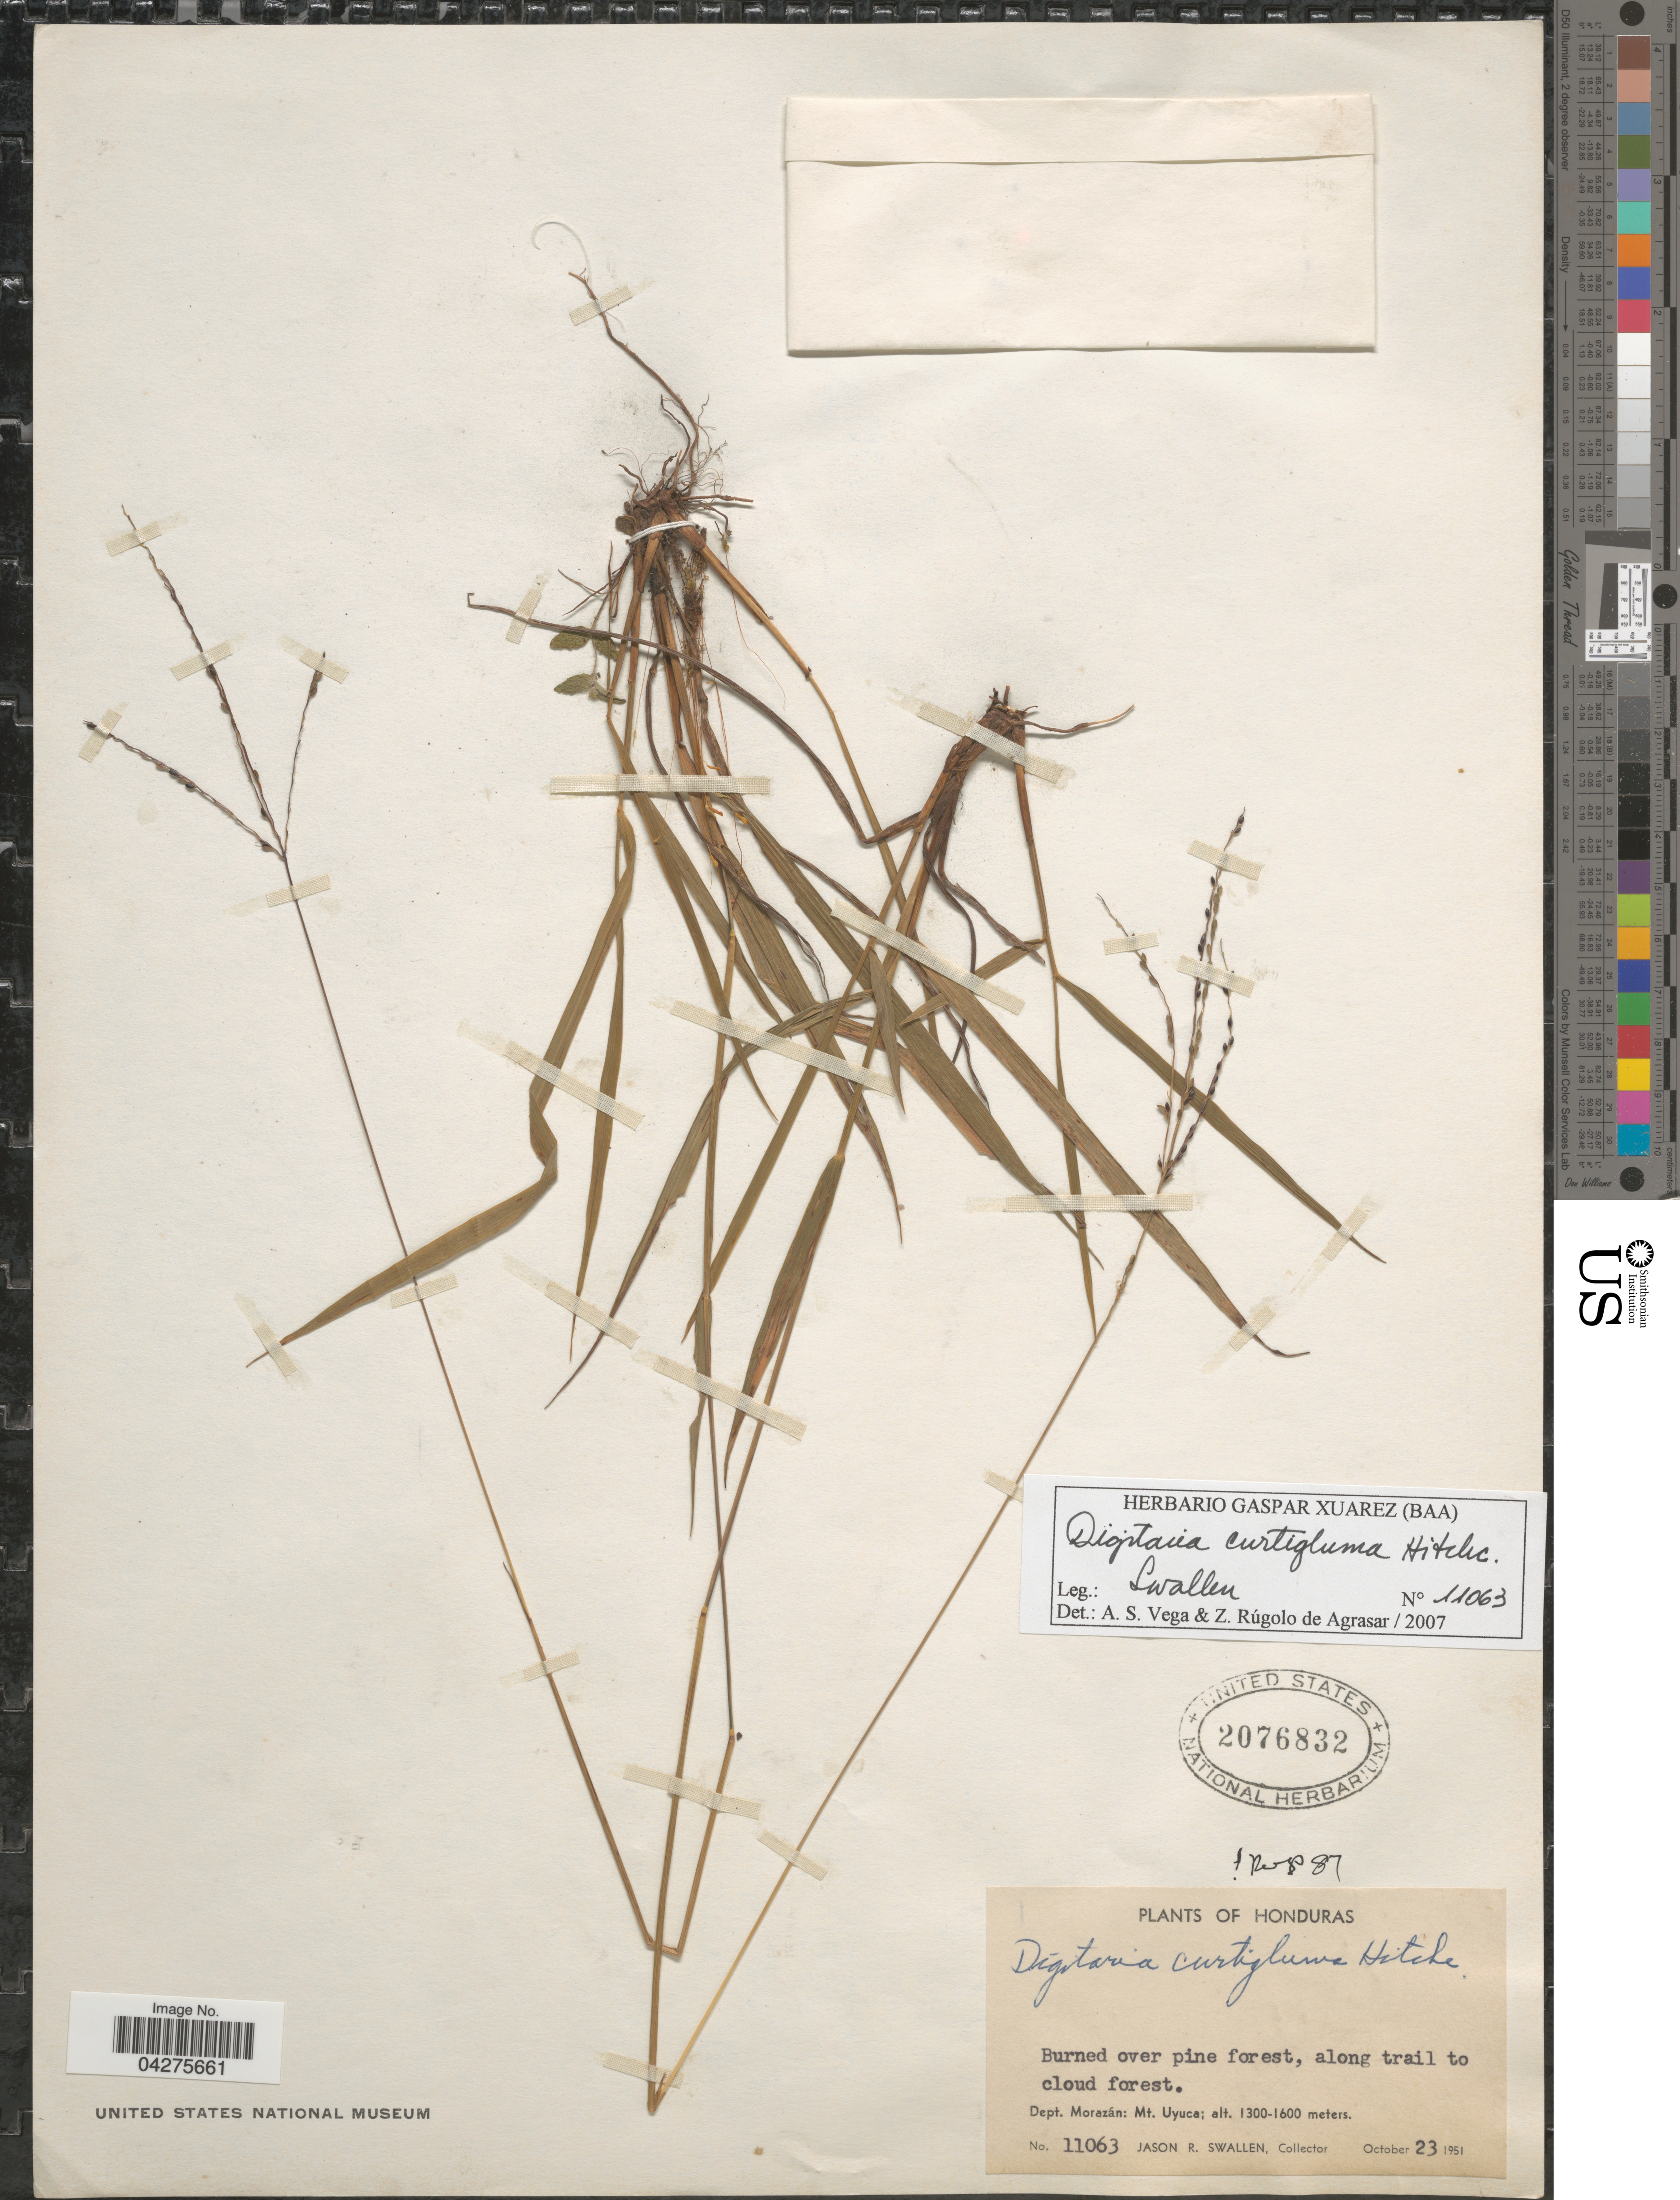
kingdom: Plantae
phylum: Tracheophyta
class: Liliopsida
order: Poales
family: Poaceae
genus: Digitaria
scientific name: Digitaria curtigluma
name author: Hitchc.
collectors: J. R. Swallen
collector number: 11063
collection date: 1951-10-23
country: Honduras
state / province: Fco. Morazán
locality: Burned over pine forest, along trail to cloud forest. Dept. Morazán: Mt. Uyuca.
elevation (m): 1300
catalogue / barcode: US 2076832